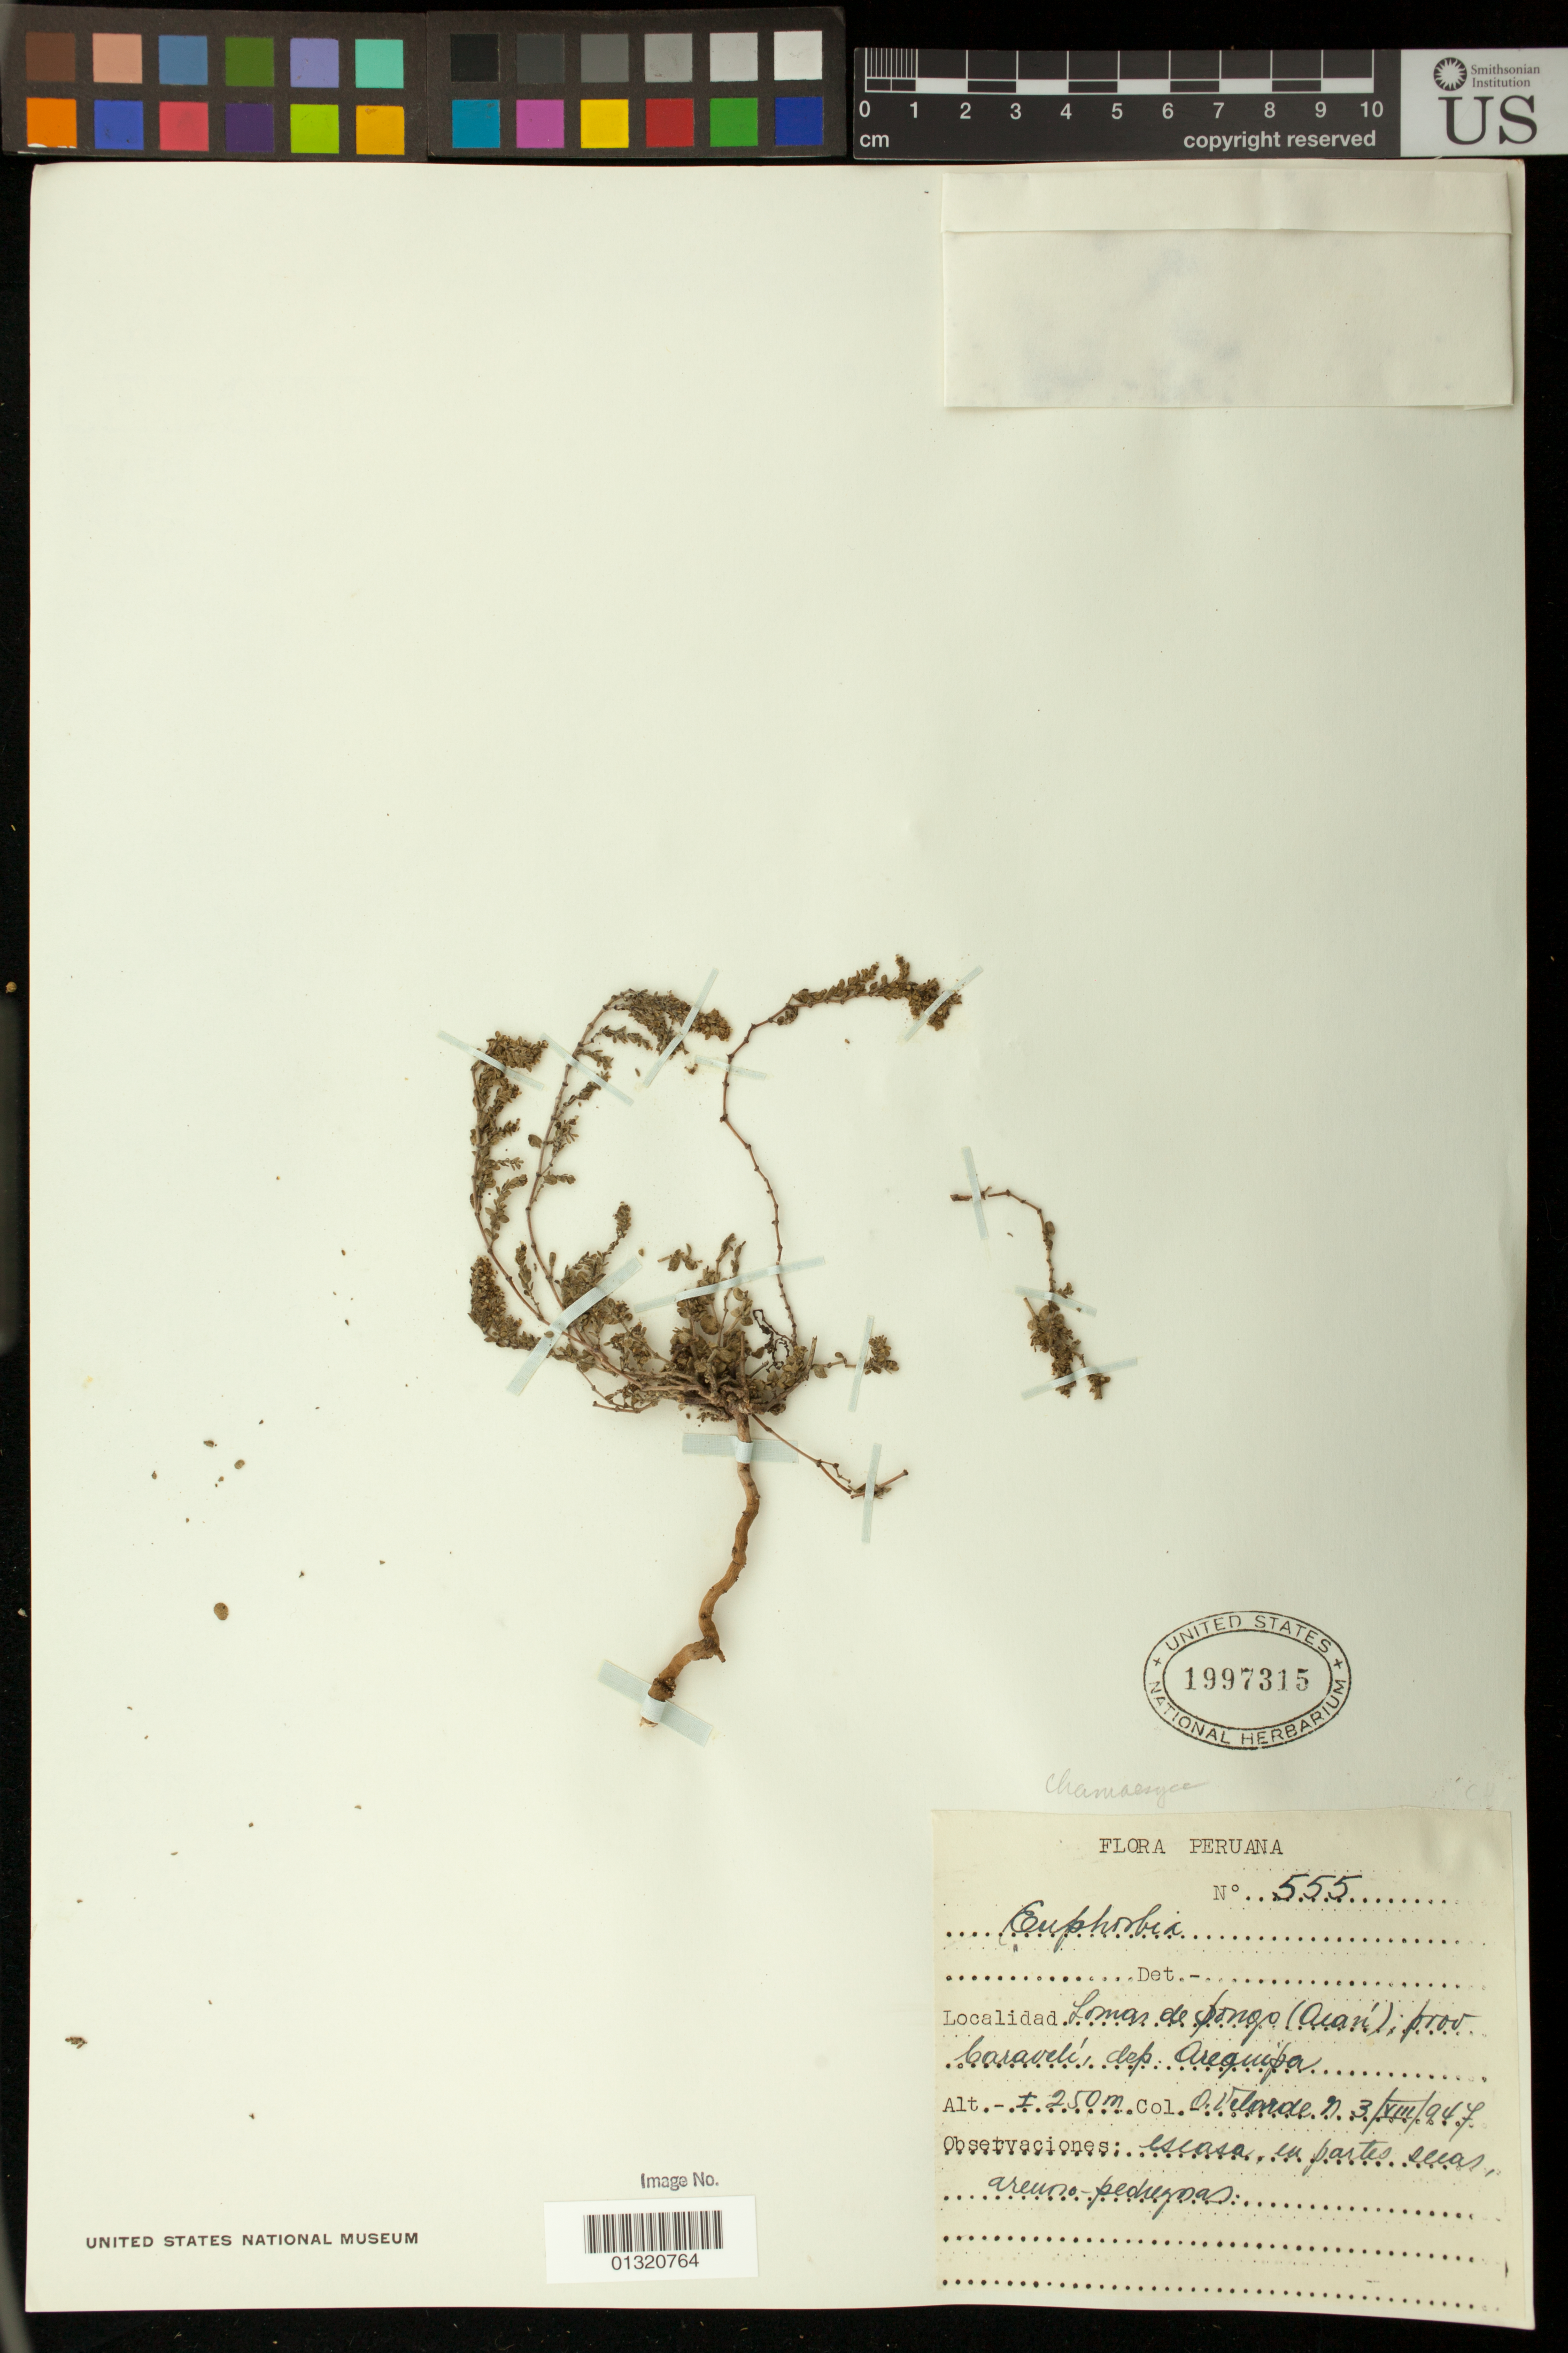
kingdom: Plantae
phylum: Tracheophyta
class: Magnoliopsida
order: Malpighiales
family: Euphorbiaceae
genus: Euphorbia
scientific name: Euphorbia sp.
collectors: O. Velarde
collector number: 555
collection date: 1947-08-03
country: Peru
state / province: Arequipa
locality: Lomas de Pongo (Acan), prov Caraveli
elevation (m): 250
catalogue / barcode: US 1997315